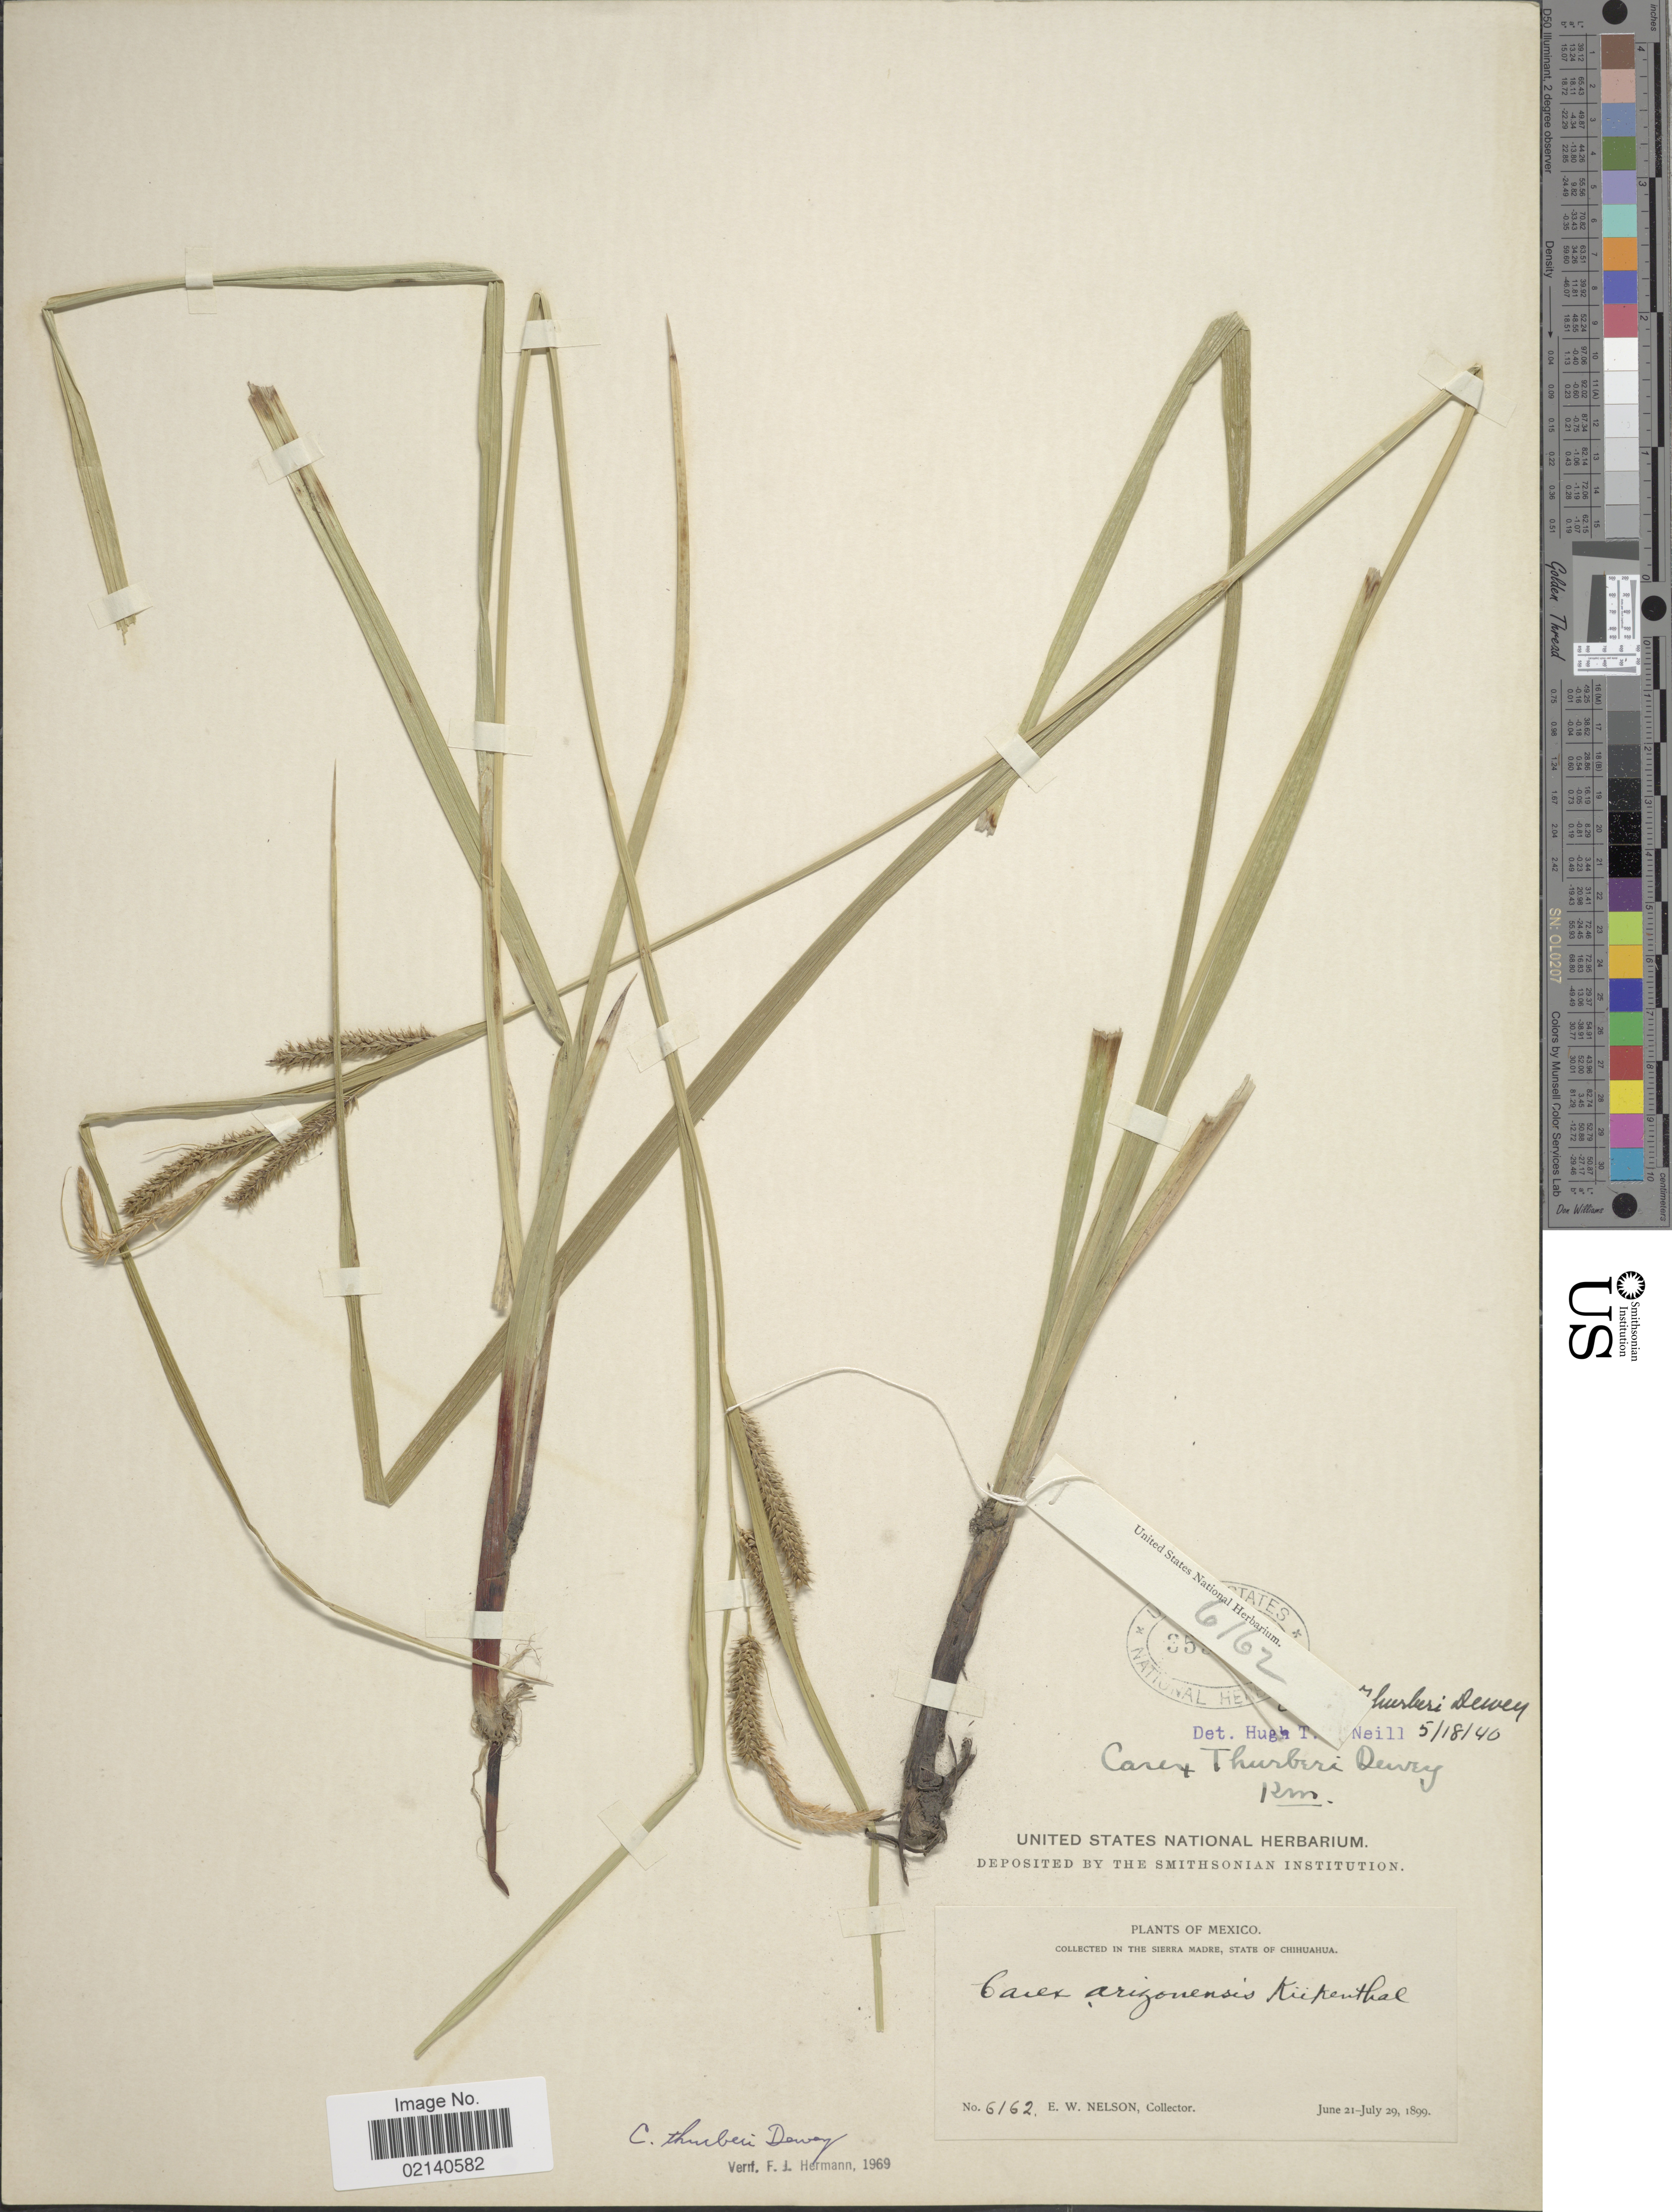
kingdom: Plantae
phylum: Tracheophyta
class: Liliopsida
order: Poales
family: Cyperaceae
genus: Carex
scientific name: Carex thurberi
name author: Dewey ex Torr.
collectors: E. W. Nelson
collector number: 6162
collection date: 1899-06-21/1899-07-29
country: Mexico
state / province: Chihuahua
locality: In the Sierra Madra